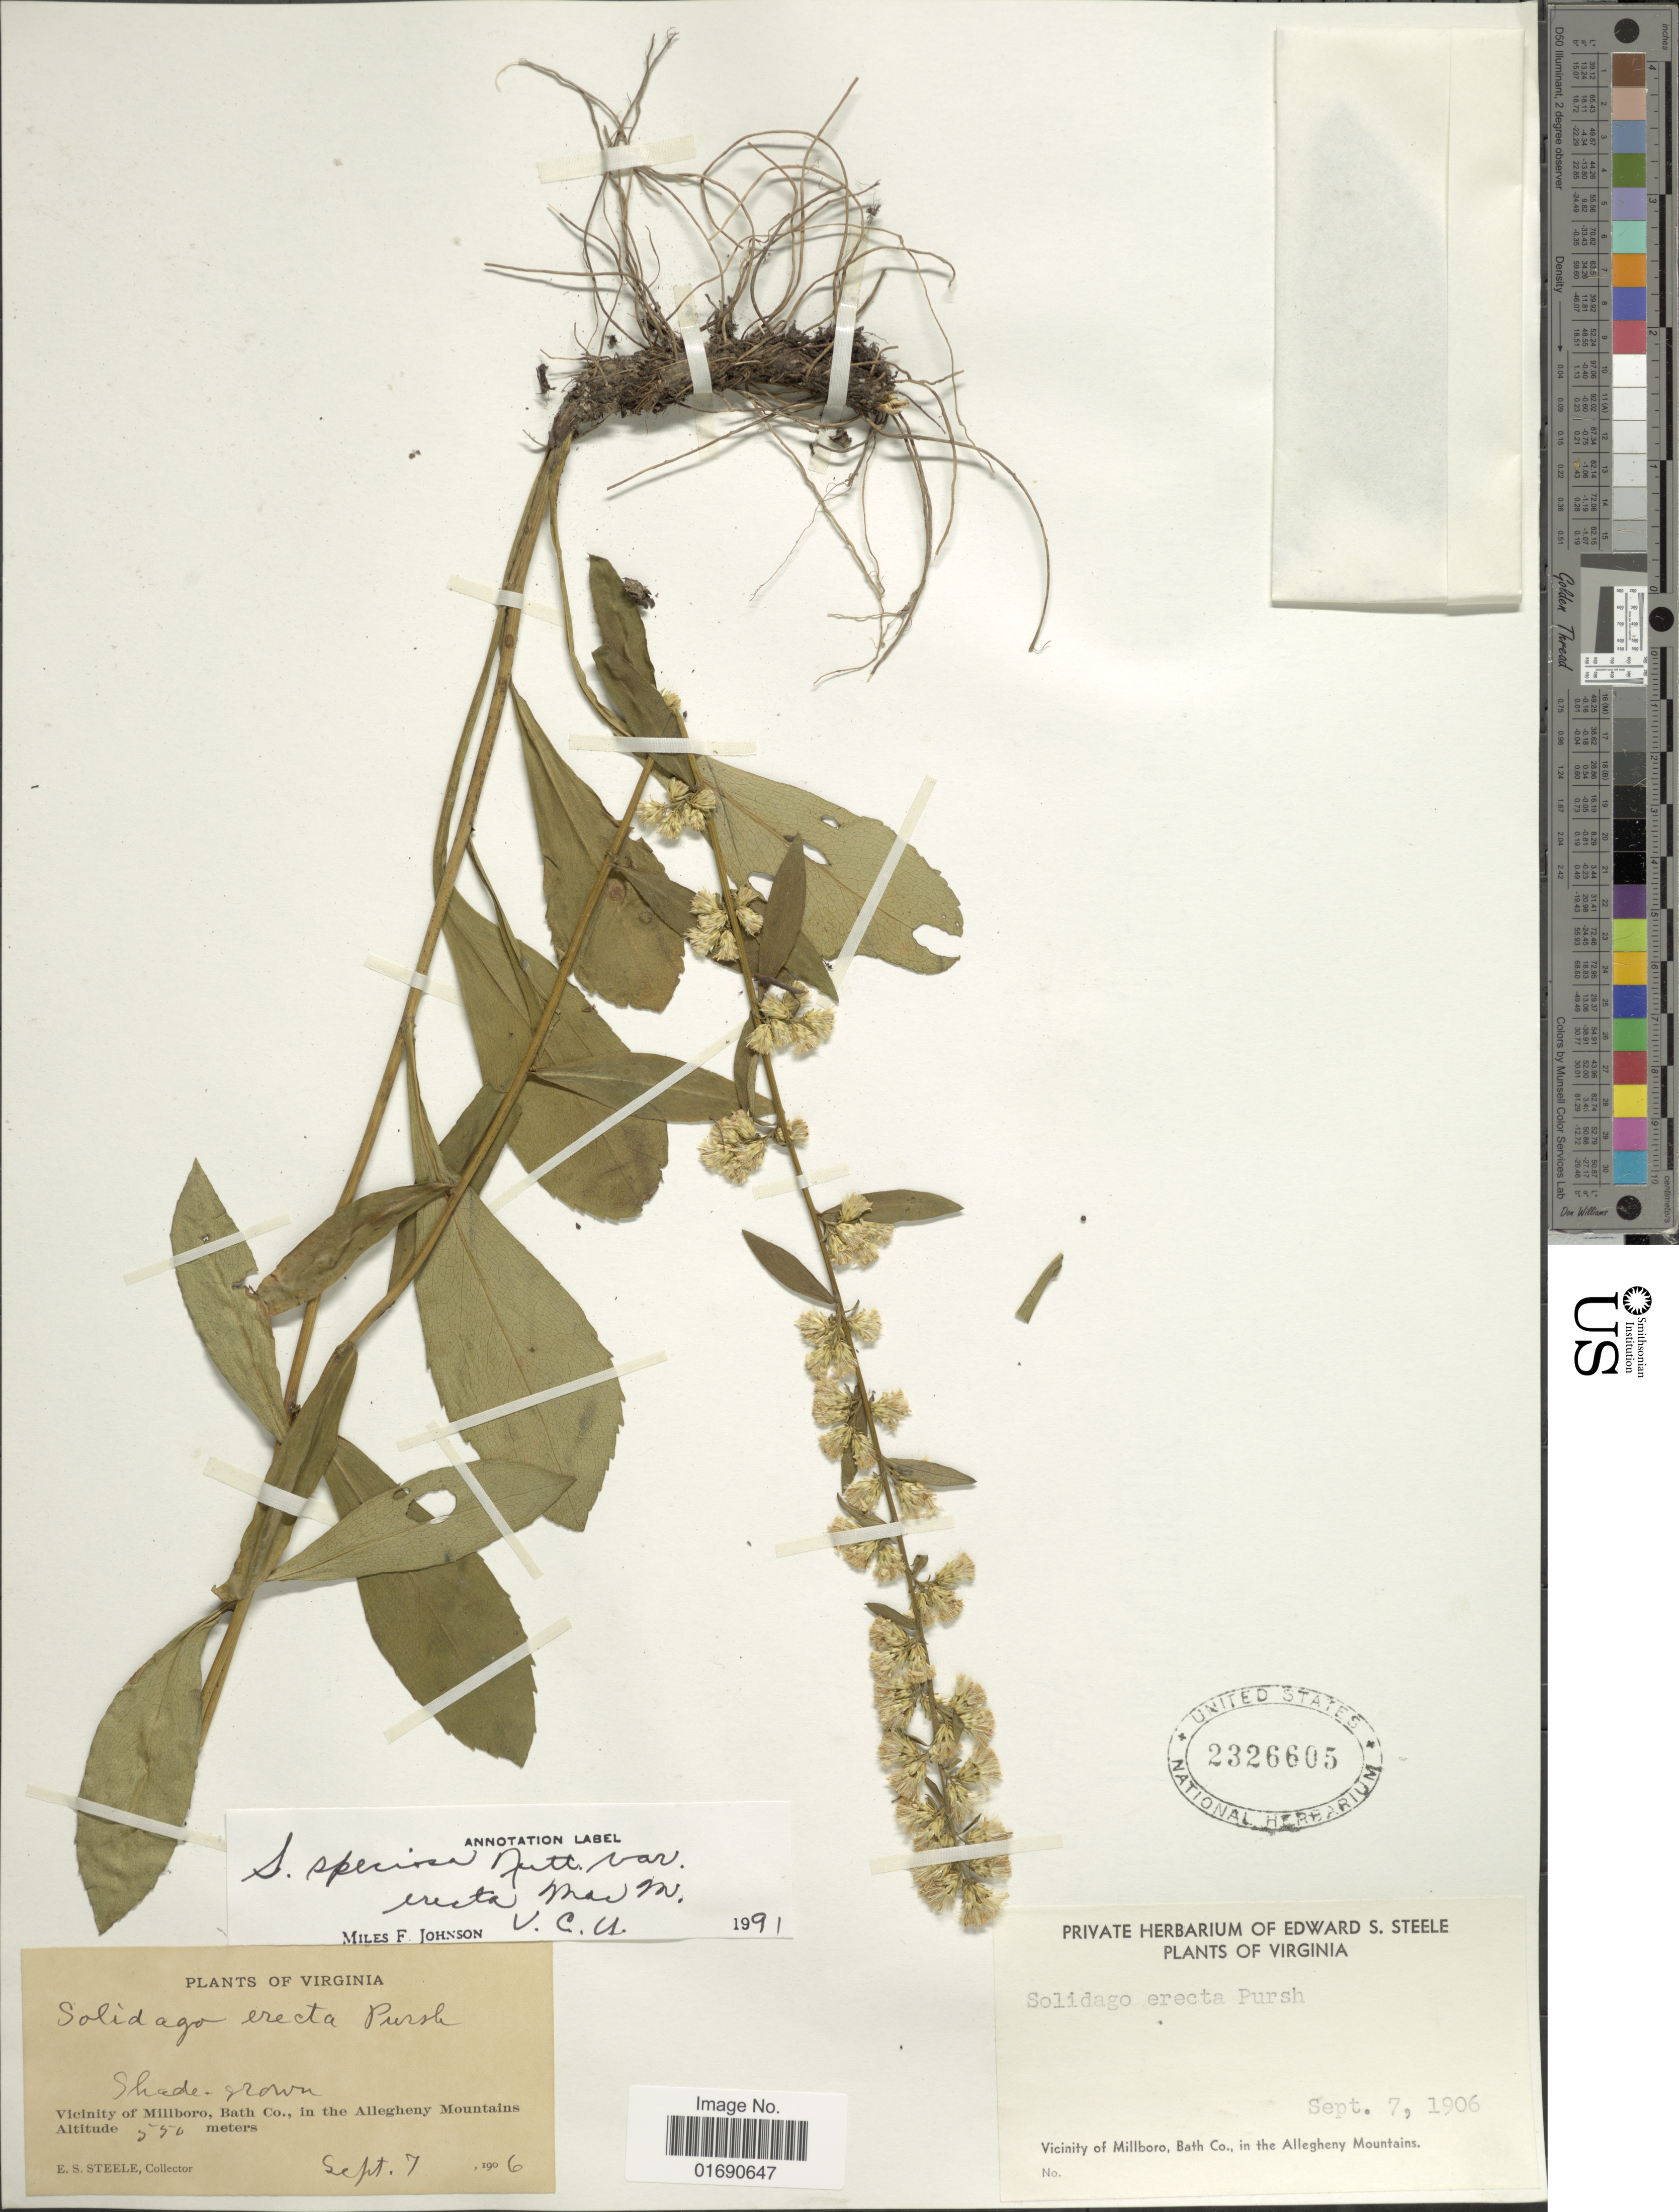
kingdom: Plantae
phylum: Tracheophyta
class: Magnoliopsida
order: Asterales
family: Asteraceae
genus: Solidago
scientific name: Solidago speciosa var. erecta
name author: (Pursh) MacMill.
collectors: E. Steele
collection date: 1906-09-07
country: United States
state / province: Virginia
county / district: Bath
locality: Shade-grown, Vicinity of Millboro, Bath Co., in the Allegheny Mountains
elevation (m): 550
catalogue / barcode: US 2326605